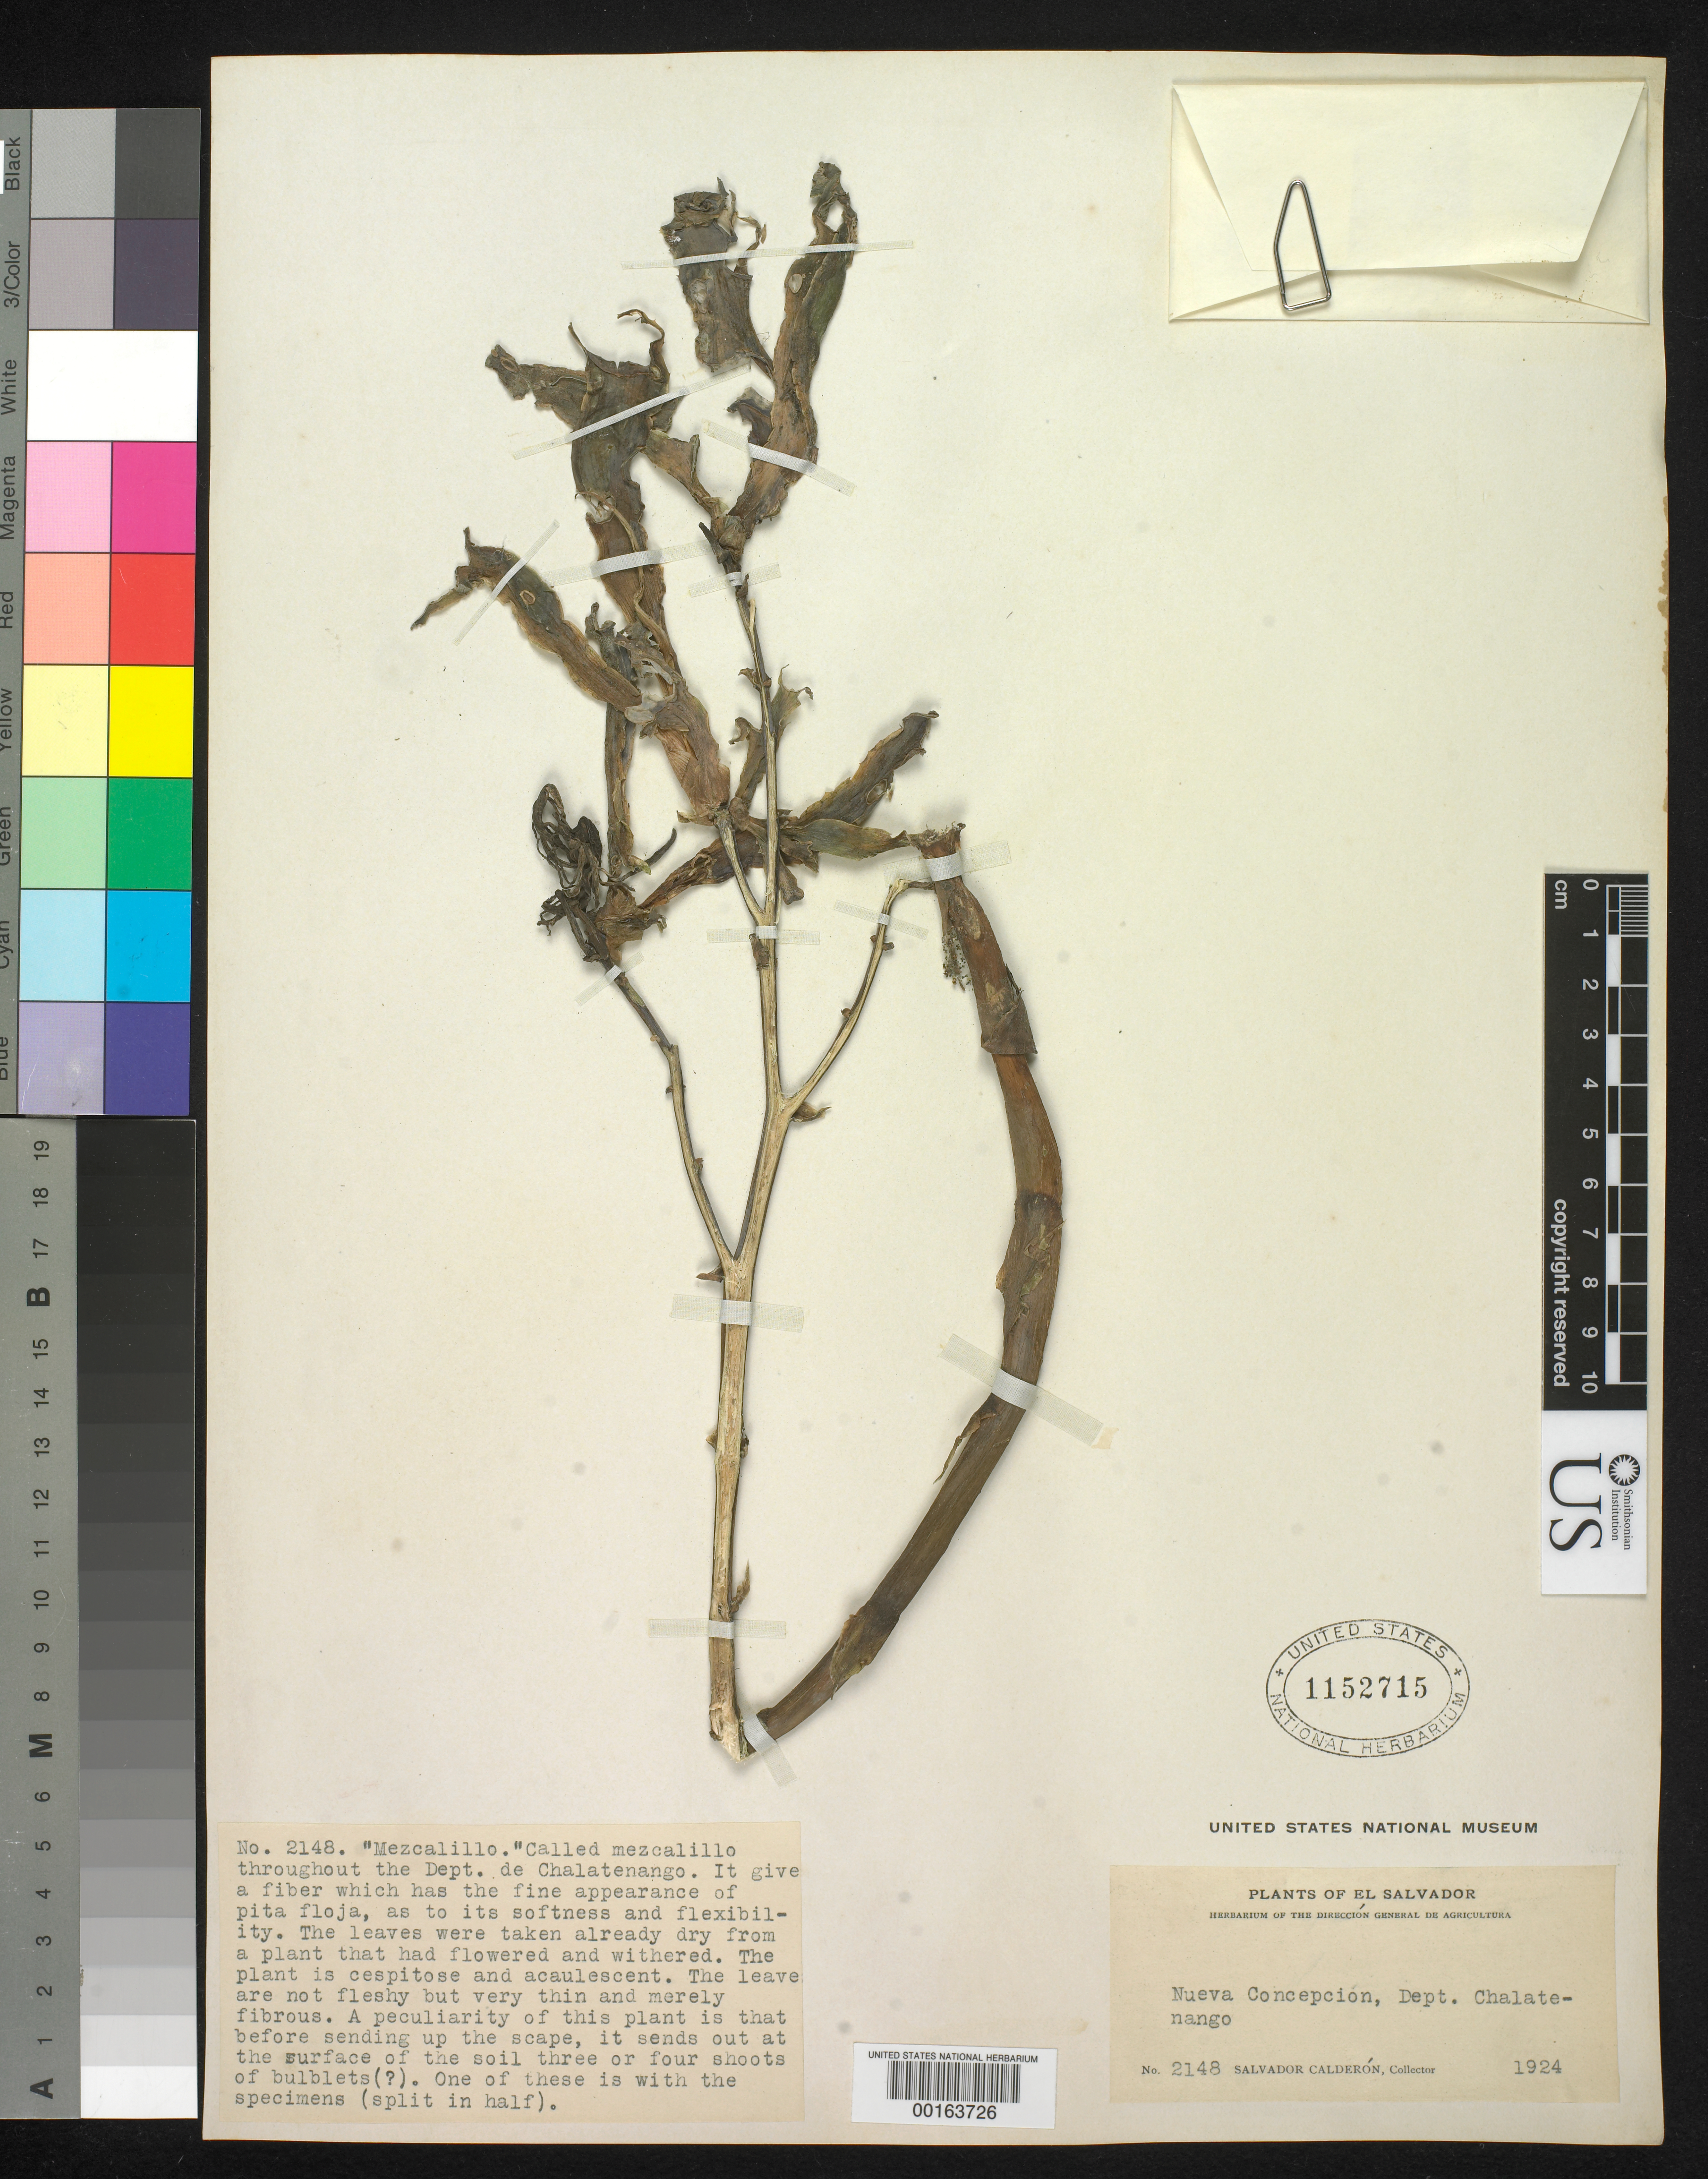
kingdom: Plantae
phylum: Tracheophyta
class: Liliopsida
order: Asparagales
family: Asparagaceae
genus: Agave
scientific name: Agave sp.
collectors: S. Calderón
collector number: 2148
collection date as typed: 1924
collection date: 1924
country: El Salvador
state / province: Chalatenango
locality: Nueva concepcion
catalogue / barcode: US 1152715